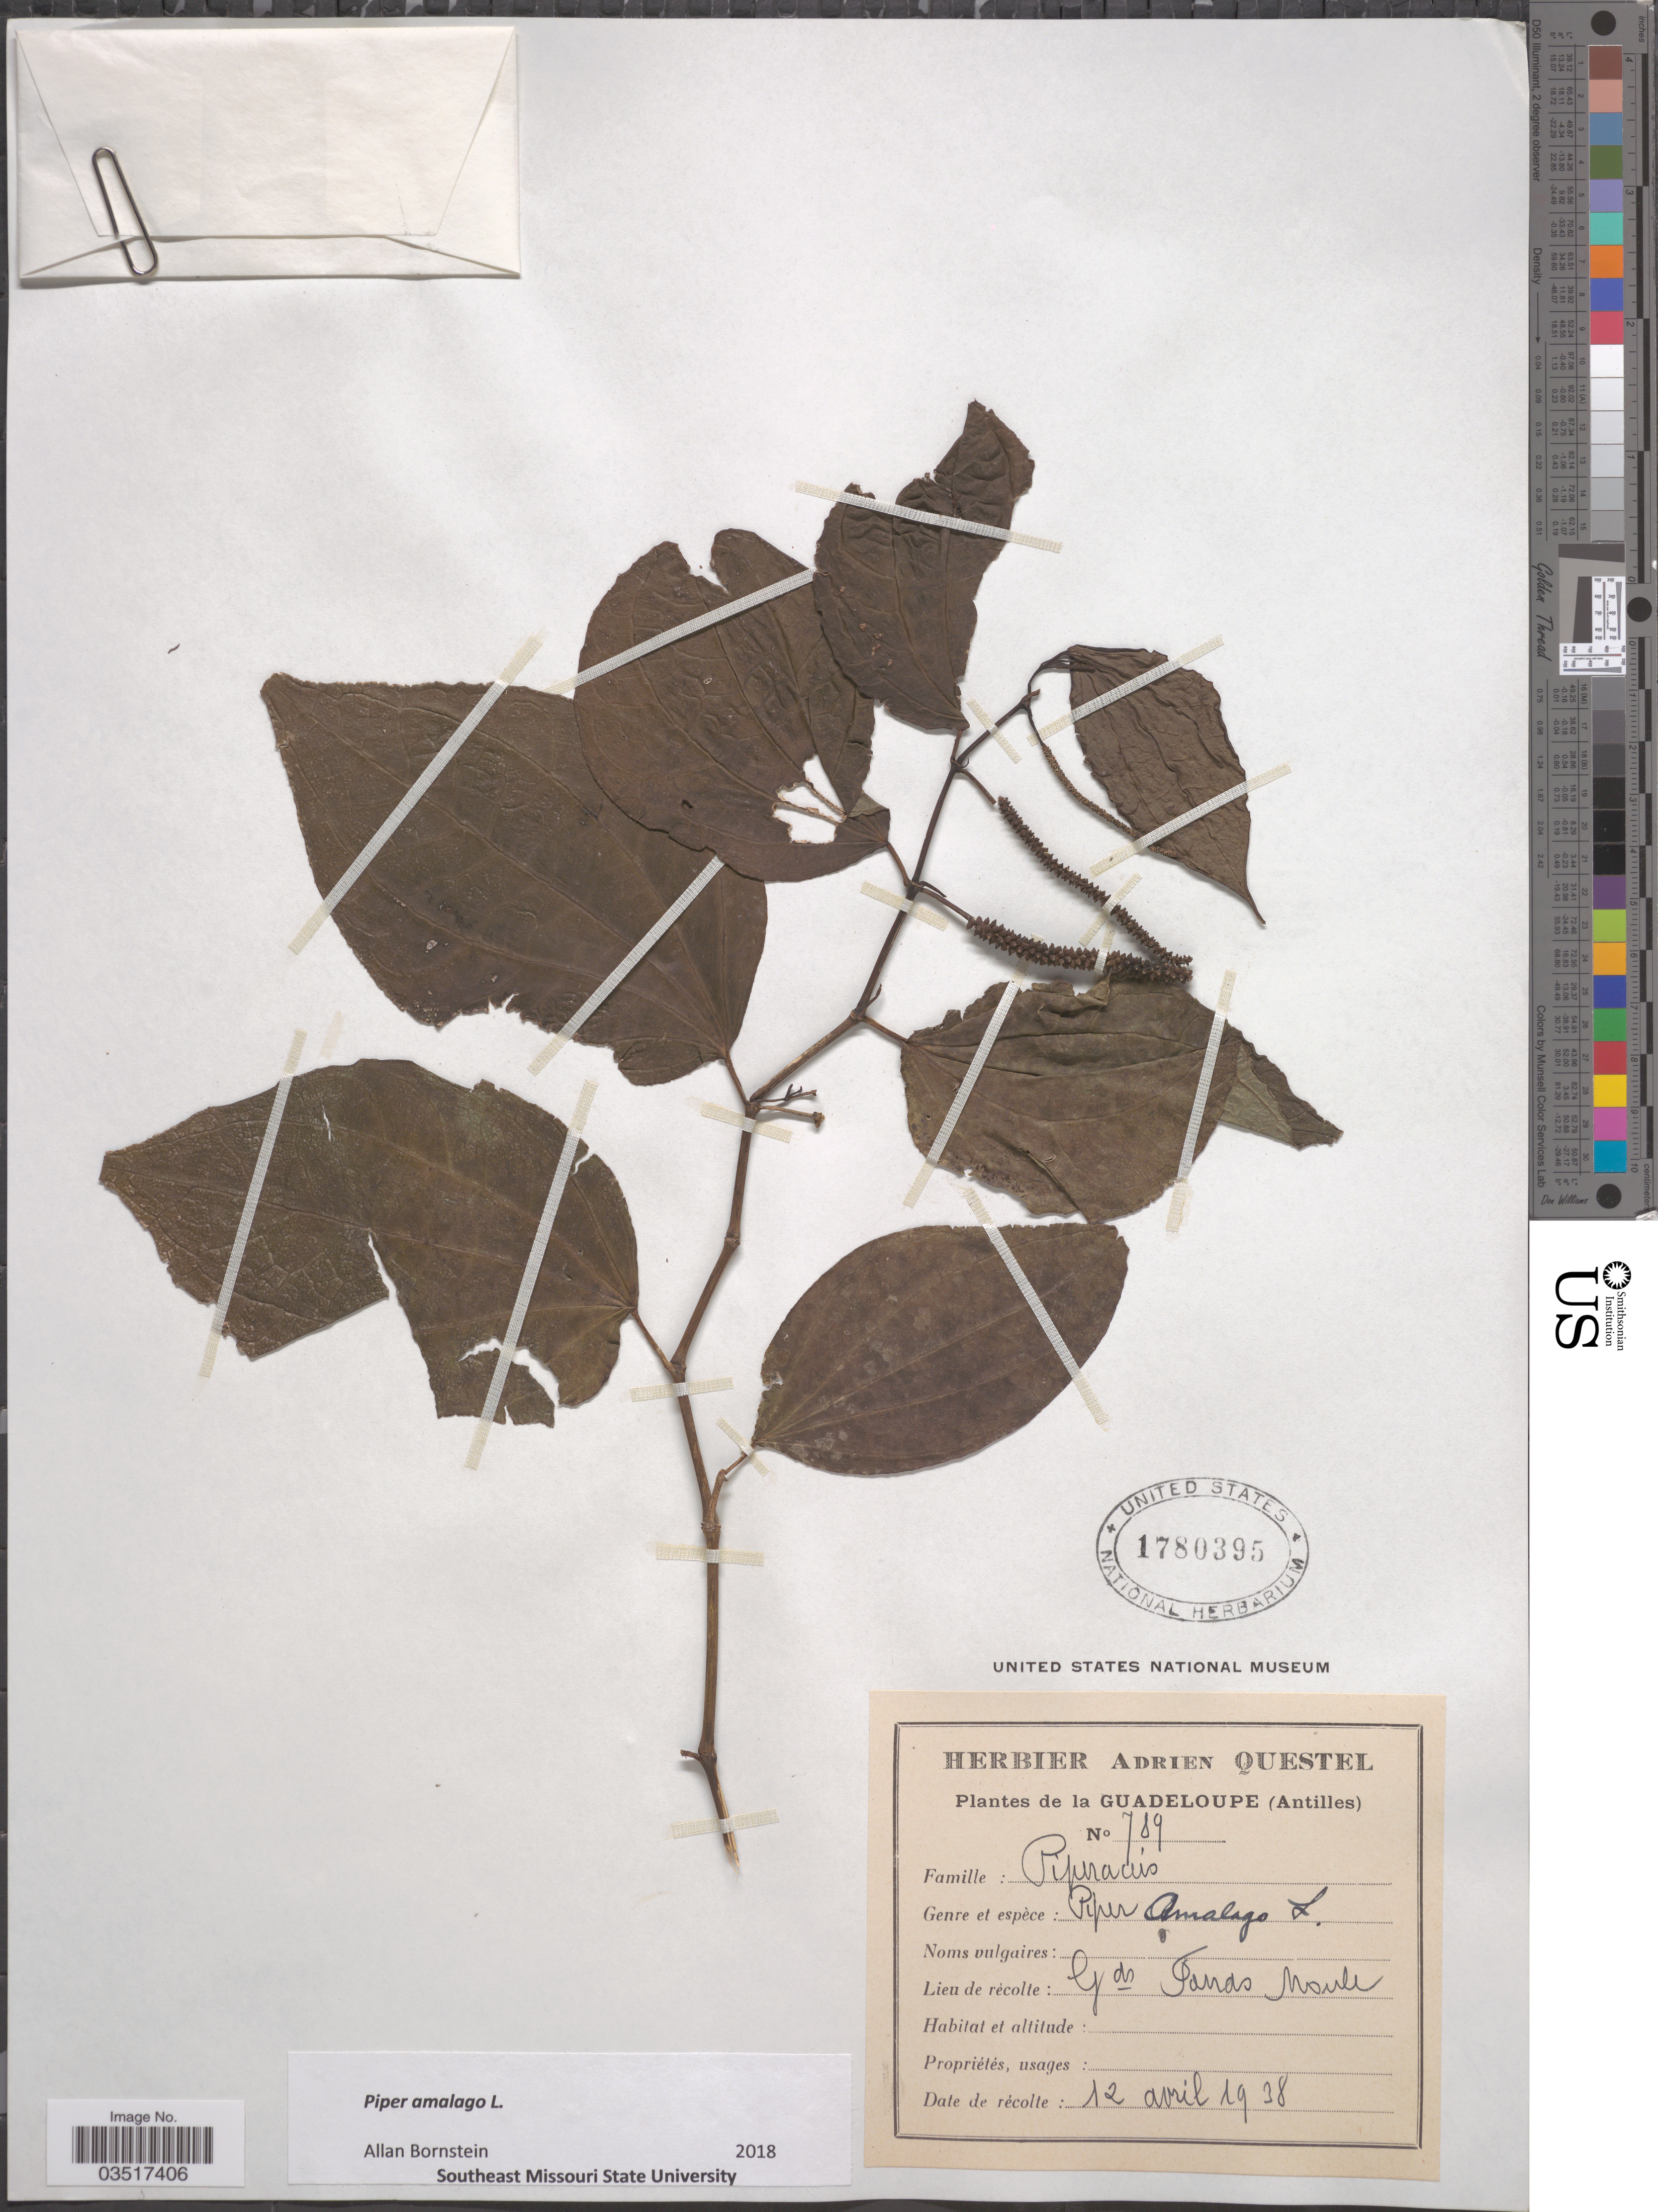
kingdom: Plantae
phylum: Tracheophyta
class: Magnoliopsida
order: Piperales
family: Piperaceae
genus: Piper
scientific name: Piper amalago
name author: L.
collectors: A. Questel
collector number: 789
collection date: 1938-04-12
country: Guadeloupe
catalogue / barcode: US 1780395